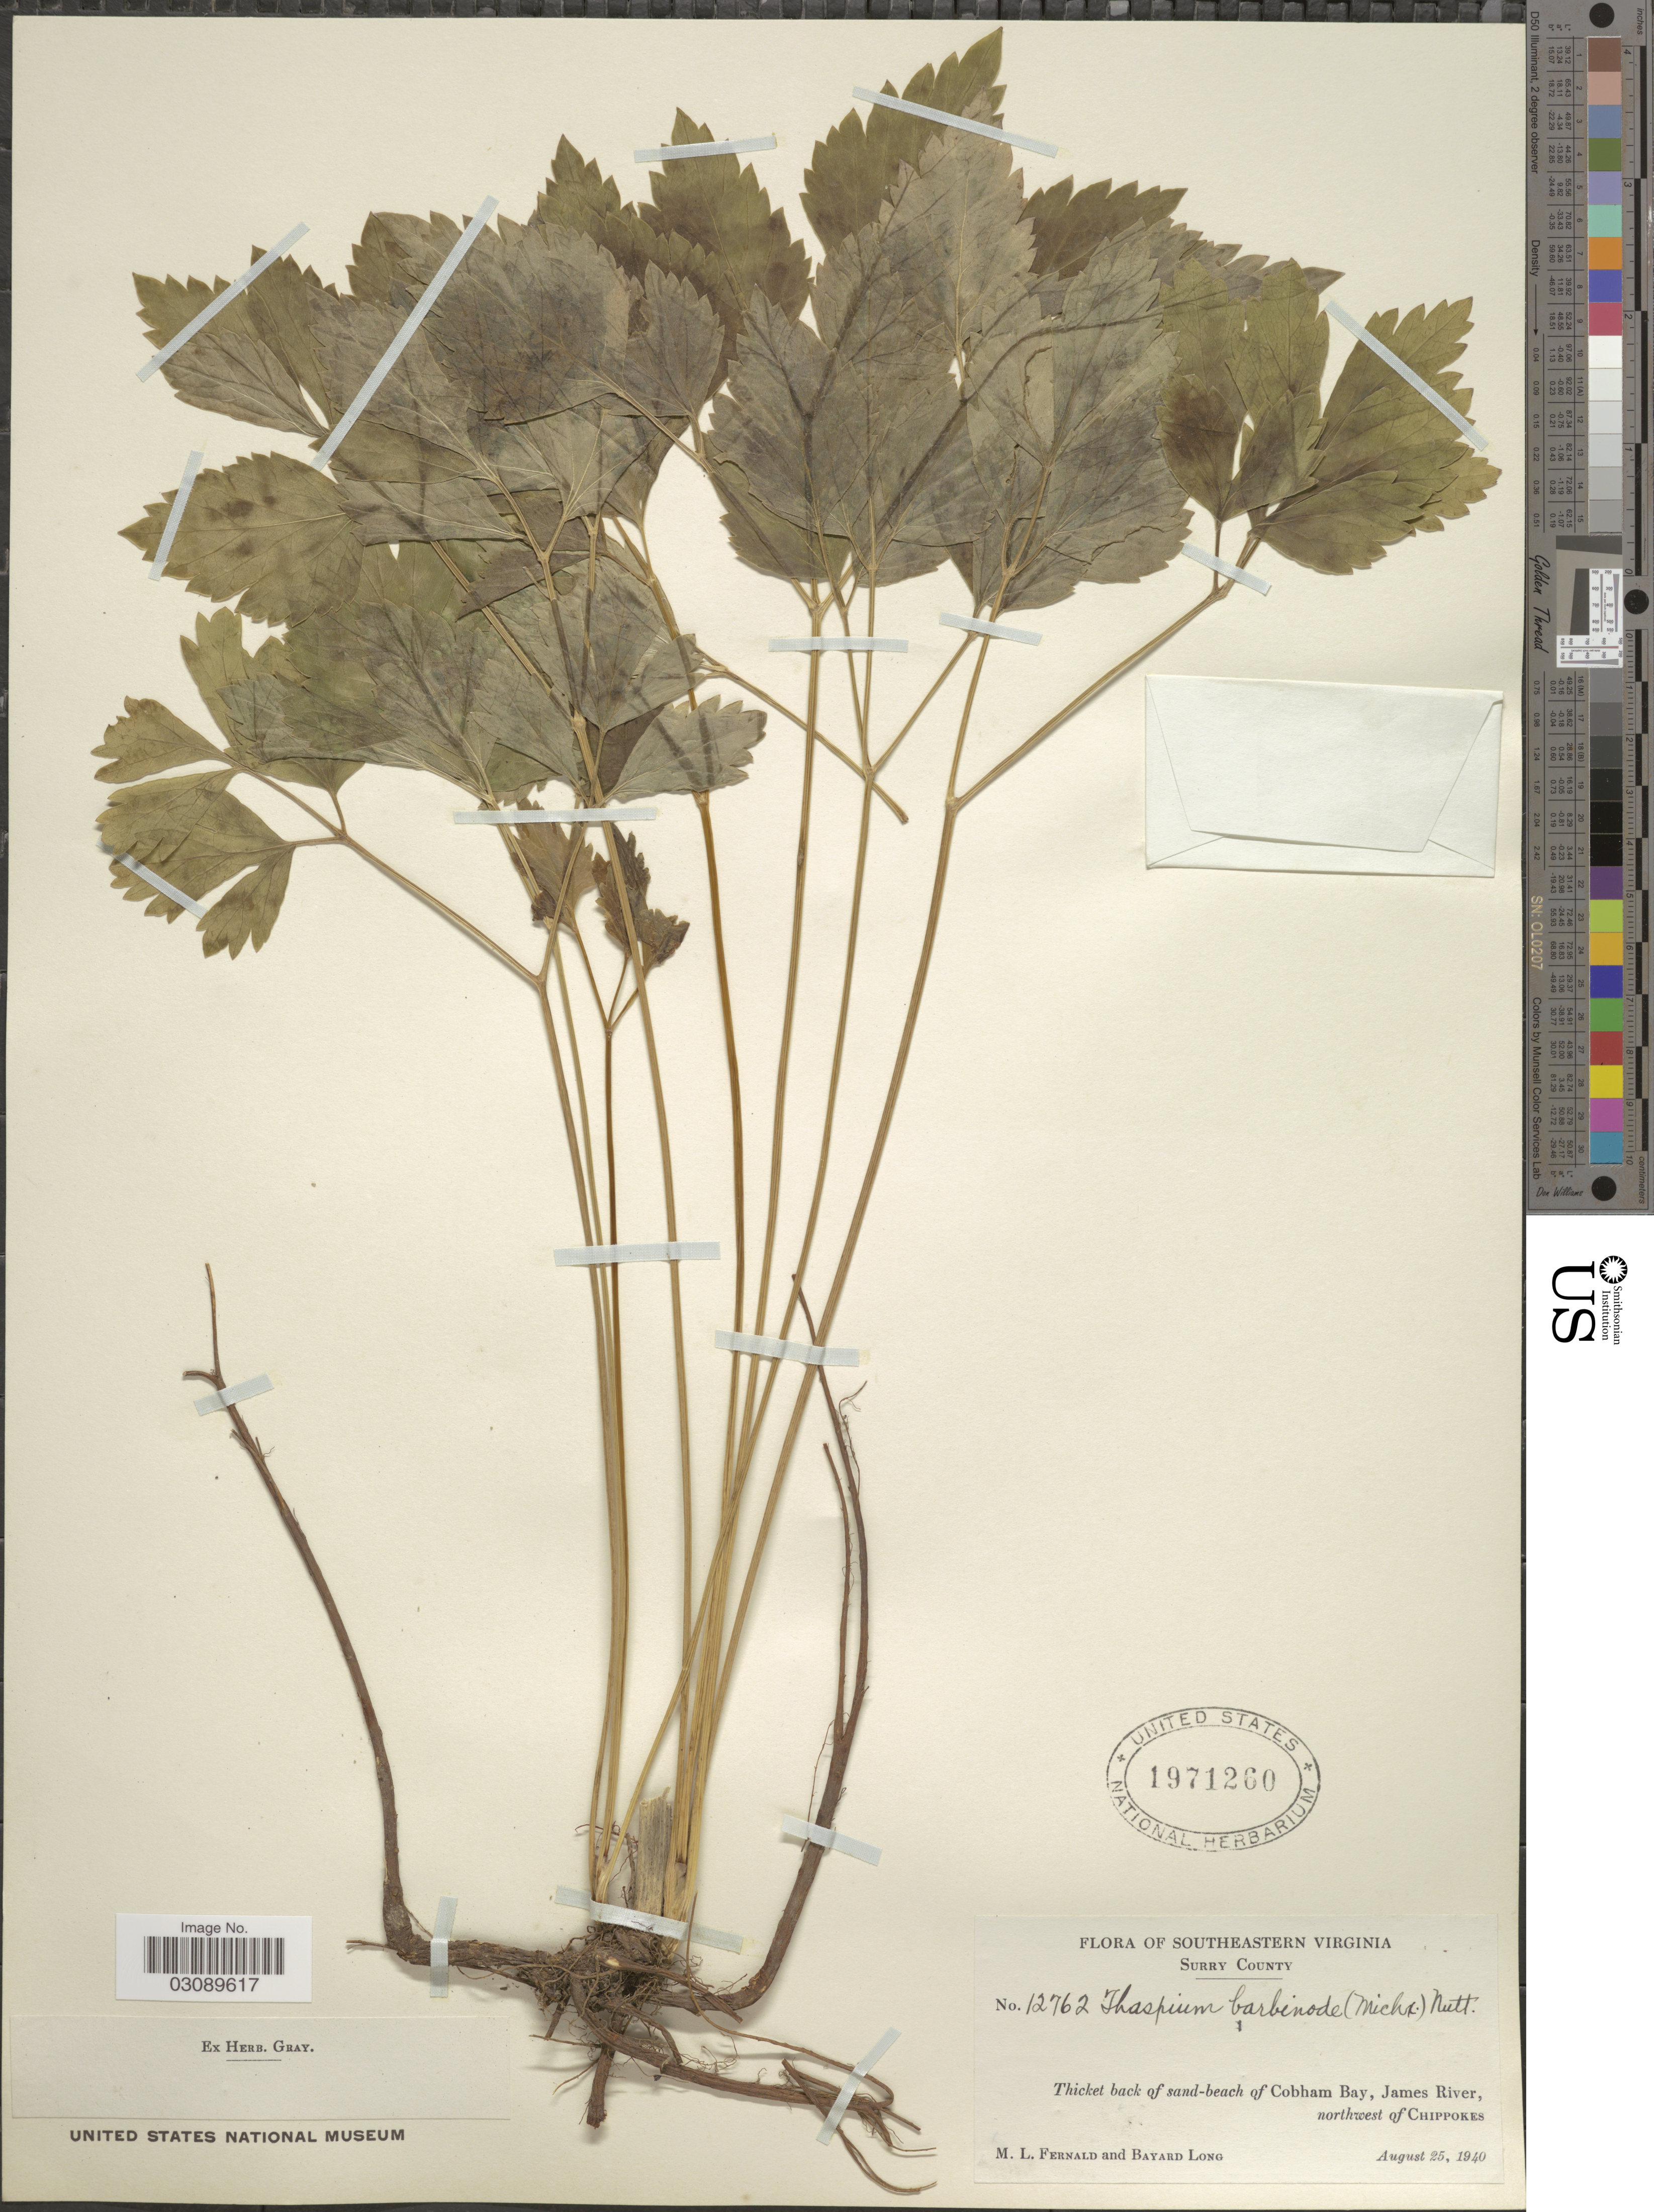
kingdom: Plantae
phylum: Tracheophyta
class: Magnoliopsida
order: Apiales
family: Apiaceae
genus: Thaspium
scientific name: Thaspium barbinode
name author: (Michx.) Nutt.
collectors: M. L. Fernald & B. Long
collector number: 12762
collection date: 1940-08-25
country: United States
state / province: Virginia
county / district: Surry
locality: Southeastern Virginia. Surry County. Thicket back of sand-beach of Cobham Bay, James River, northwest of Chippokes.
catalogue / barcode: US 1971260